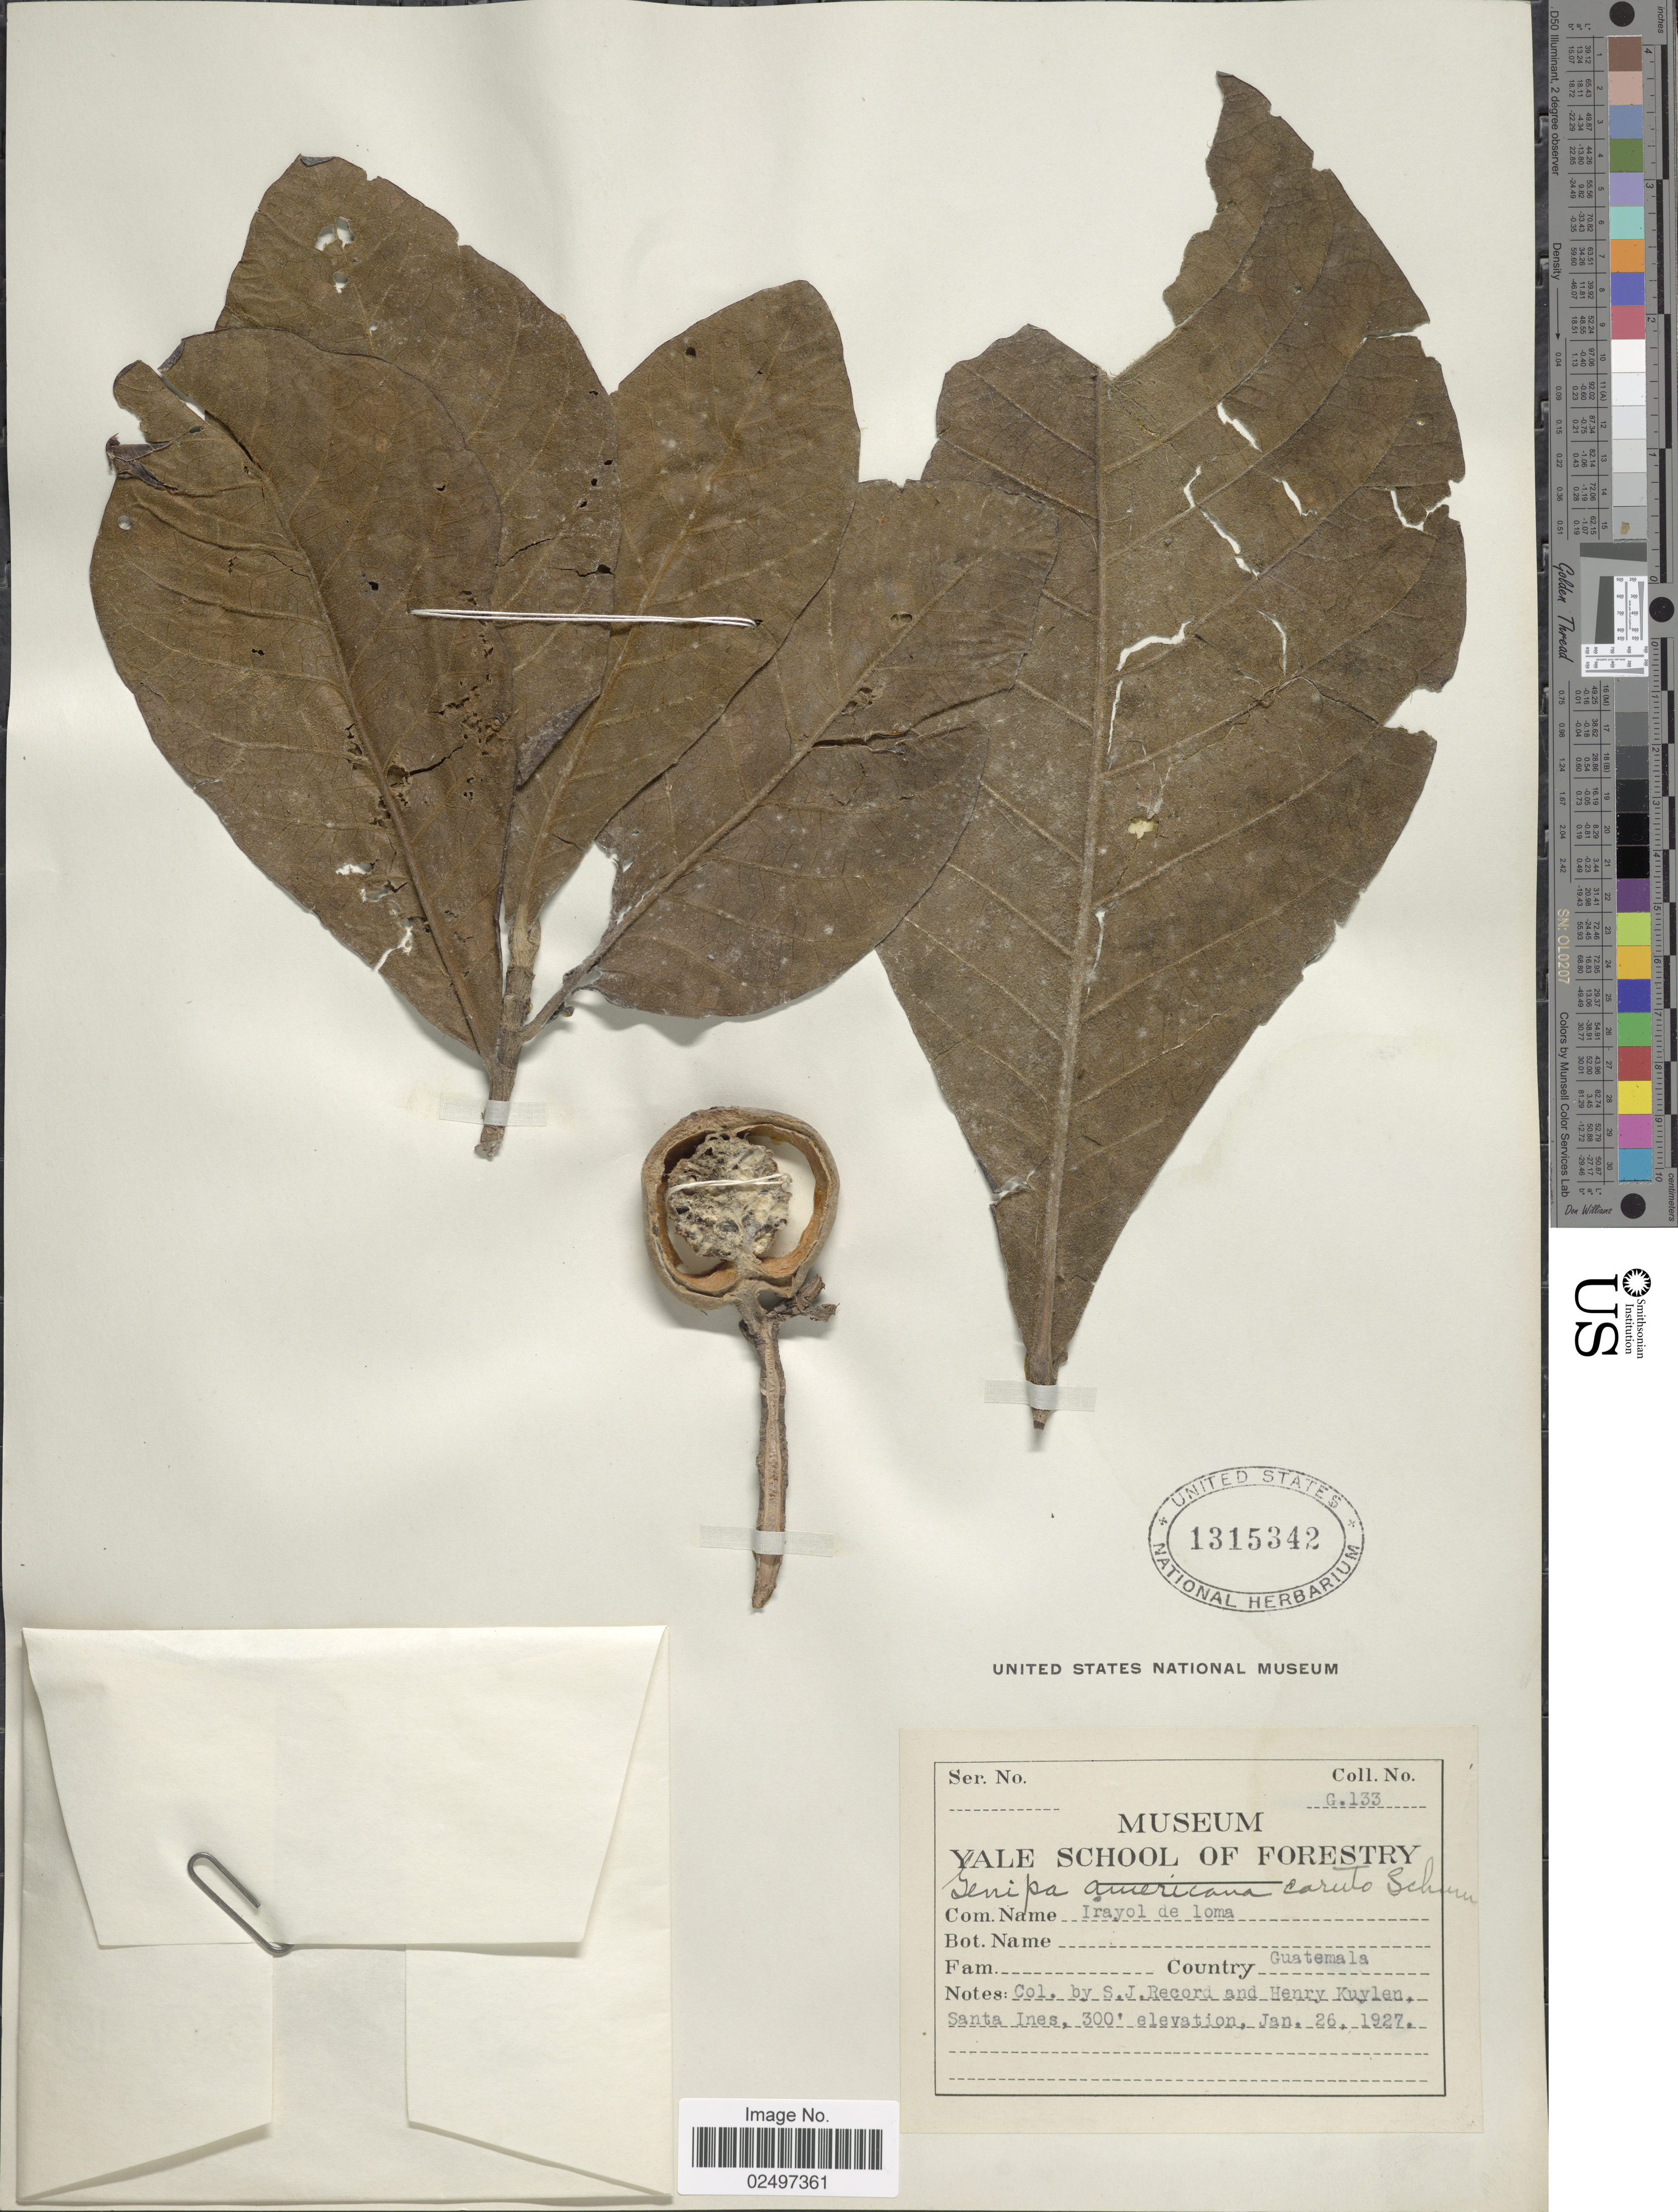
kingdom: Plantae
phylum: Tracheophyta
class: Magnoliopsida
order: Gentianales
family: Rubiaceae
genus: Genipa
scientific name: Genipa americana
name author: L.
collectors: S. J. Record & H. Kuylen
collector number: G. 133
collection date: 1927-01-26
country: Guatemala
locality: Santa Ines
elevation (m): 91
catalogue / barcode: US 1315342